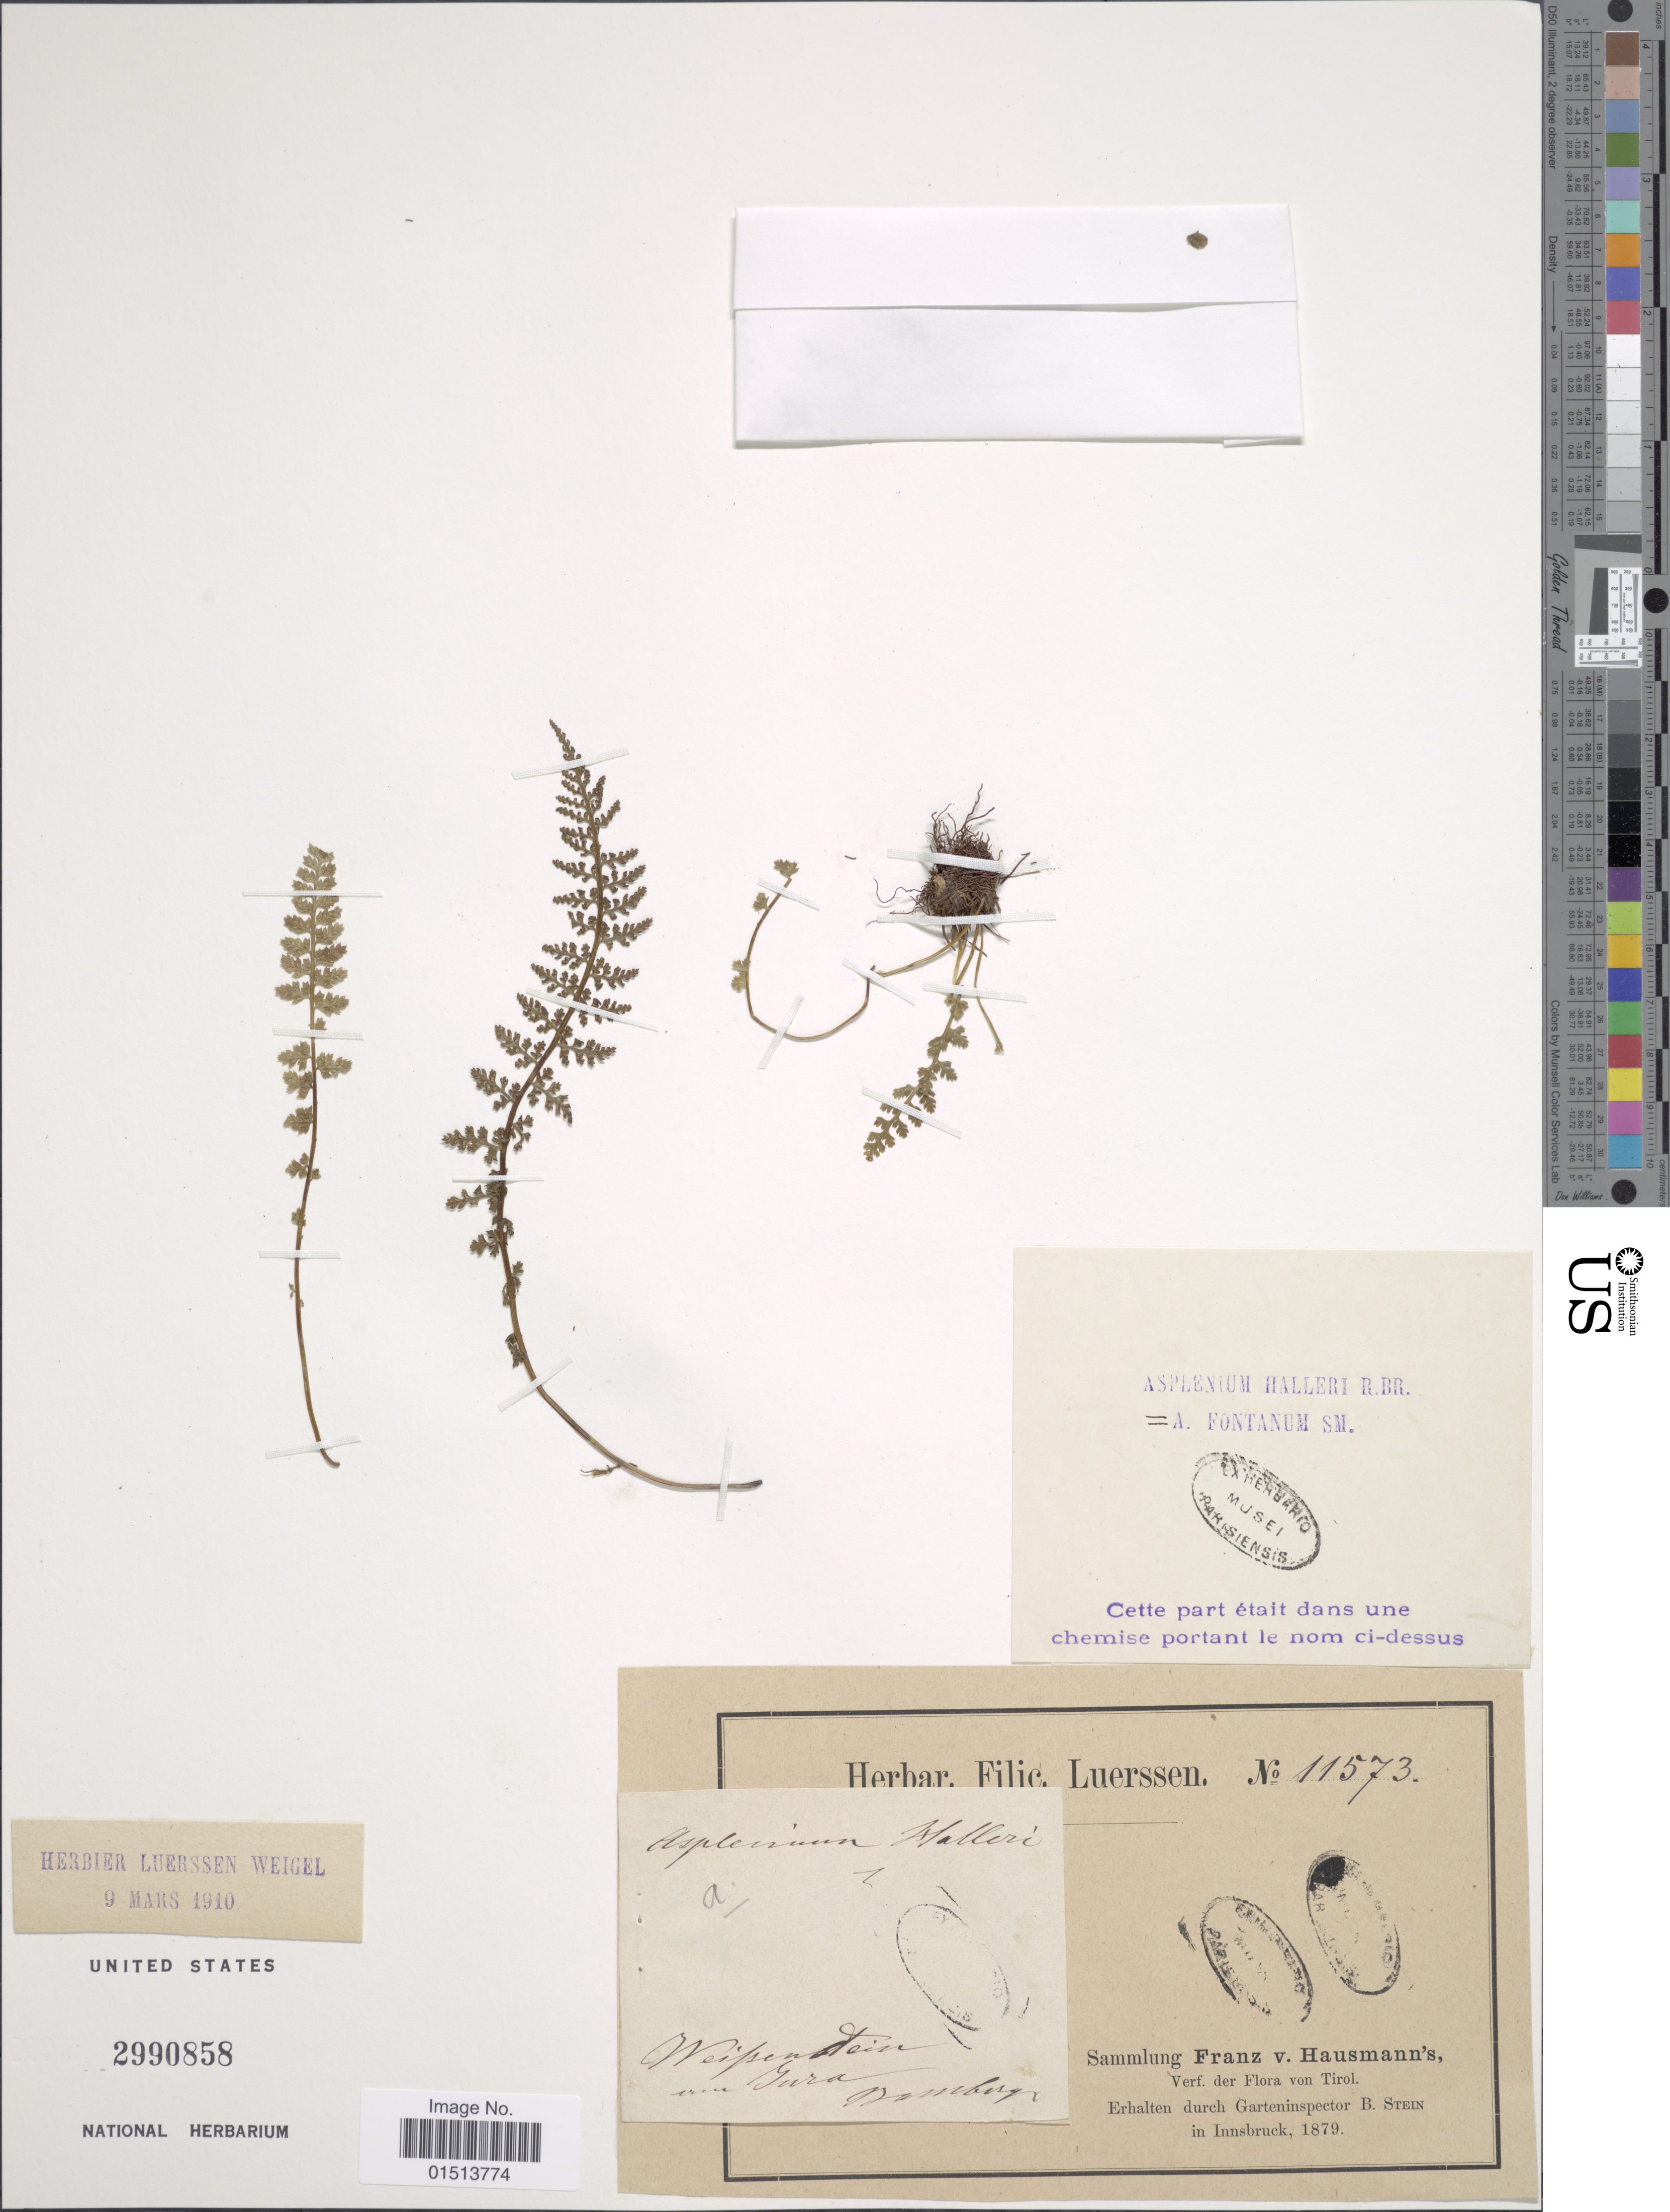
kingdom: Plantae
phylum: Tracheophyta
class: Polypodiopsida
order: Polypodiales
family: Aspleniaceae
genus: Asplenium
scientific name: Asplenium halleri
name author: R. Br.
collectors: F. v. Hausmann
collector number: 11573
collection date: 1879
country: Austria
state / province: Tirol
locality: Sammlung Franz v. Hausmann's, Erhalten durch Garteninspector B. Stein in Innsbruck. [interpreted]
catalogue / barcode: US 2990858